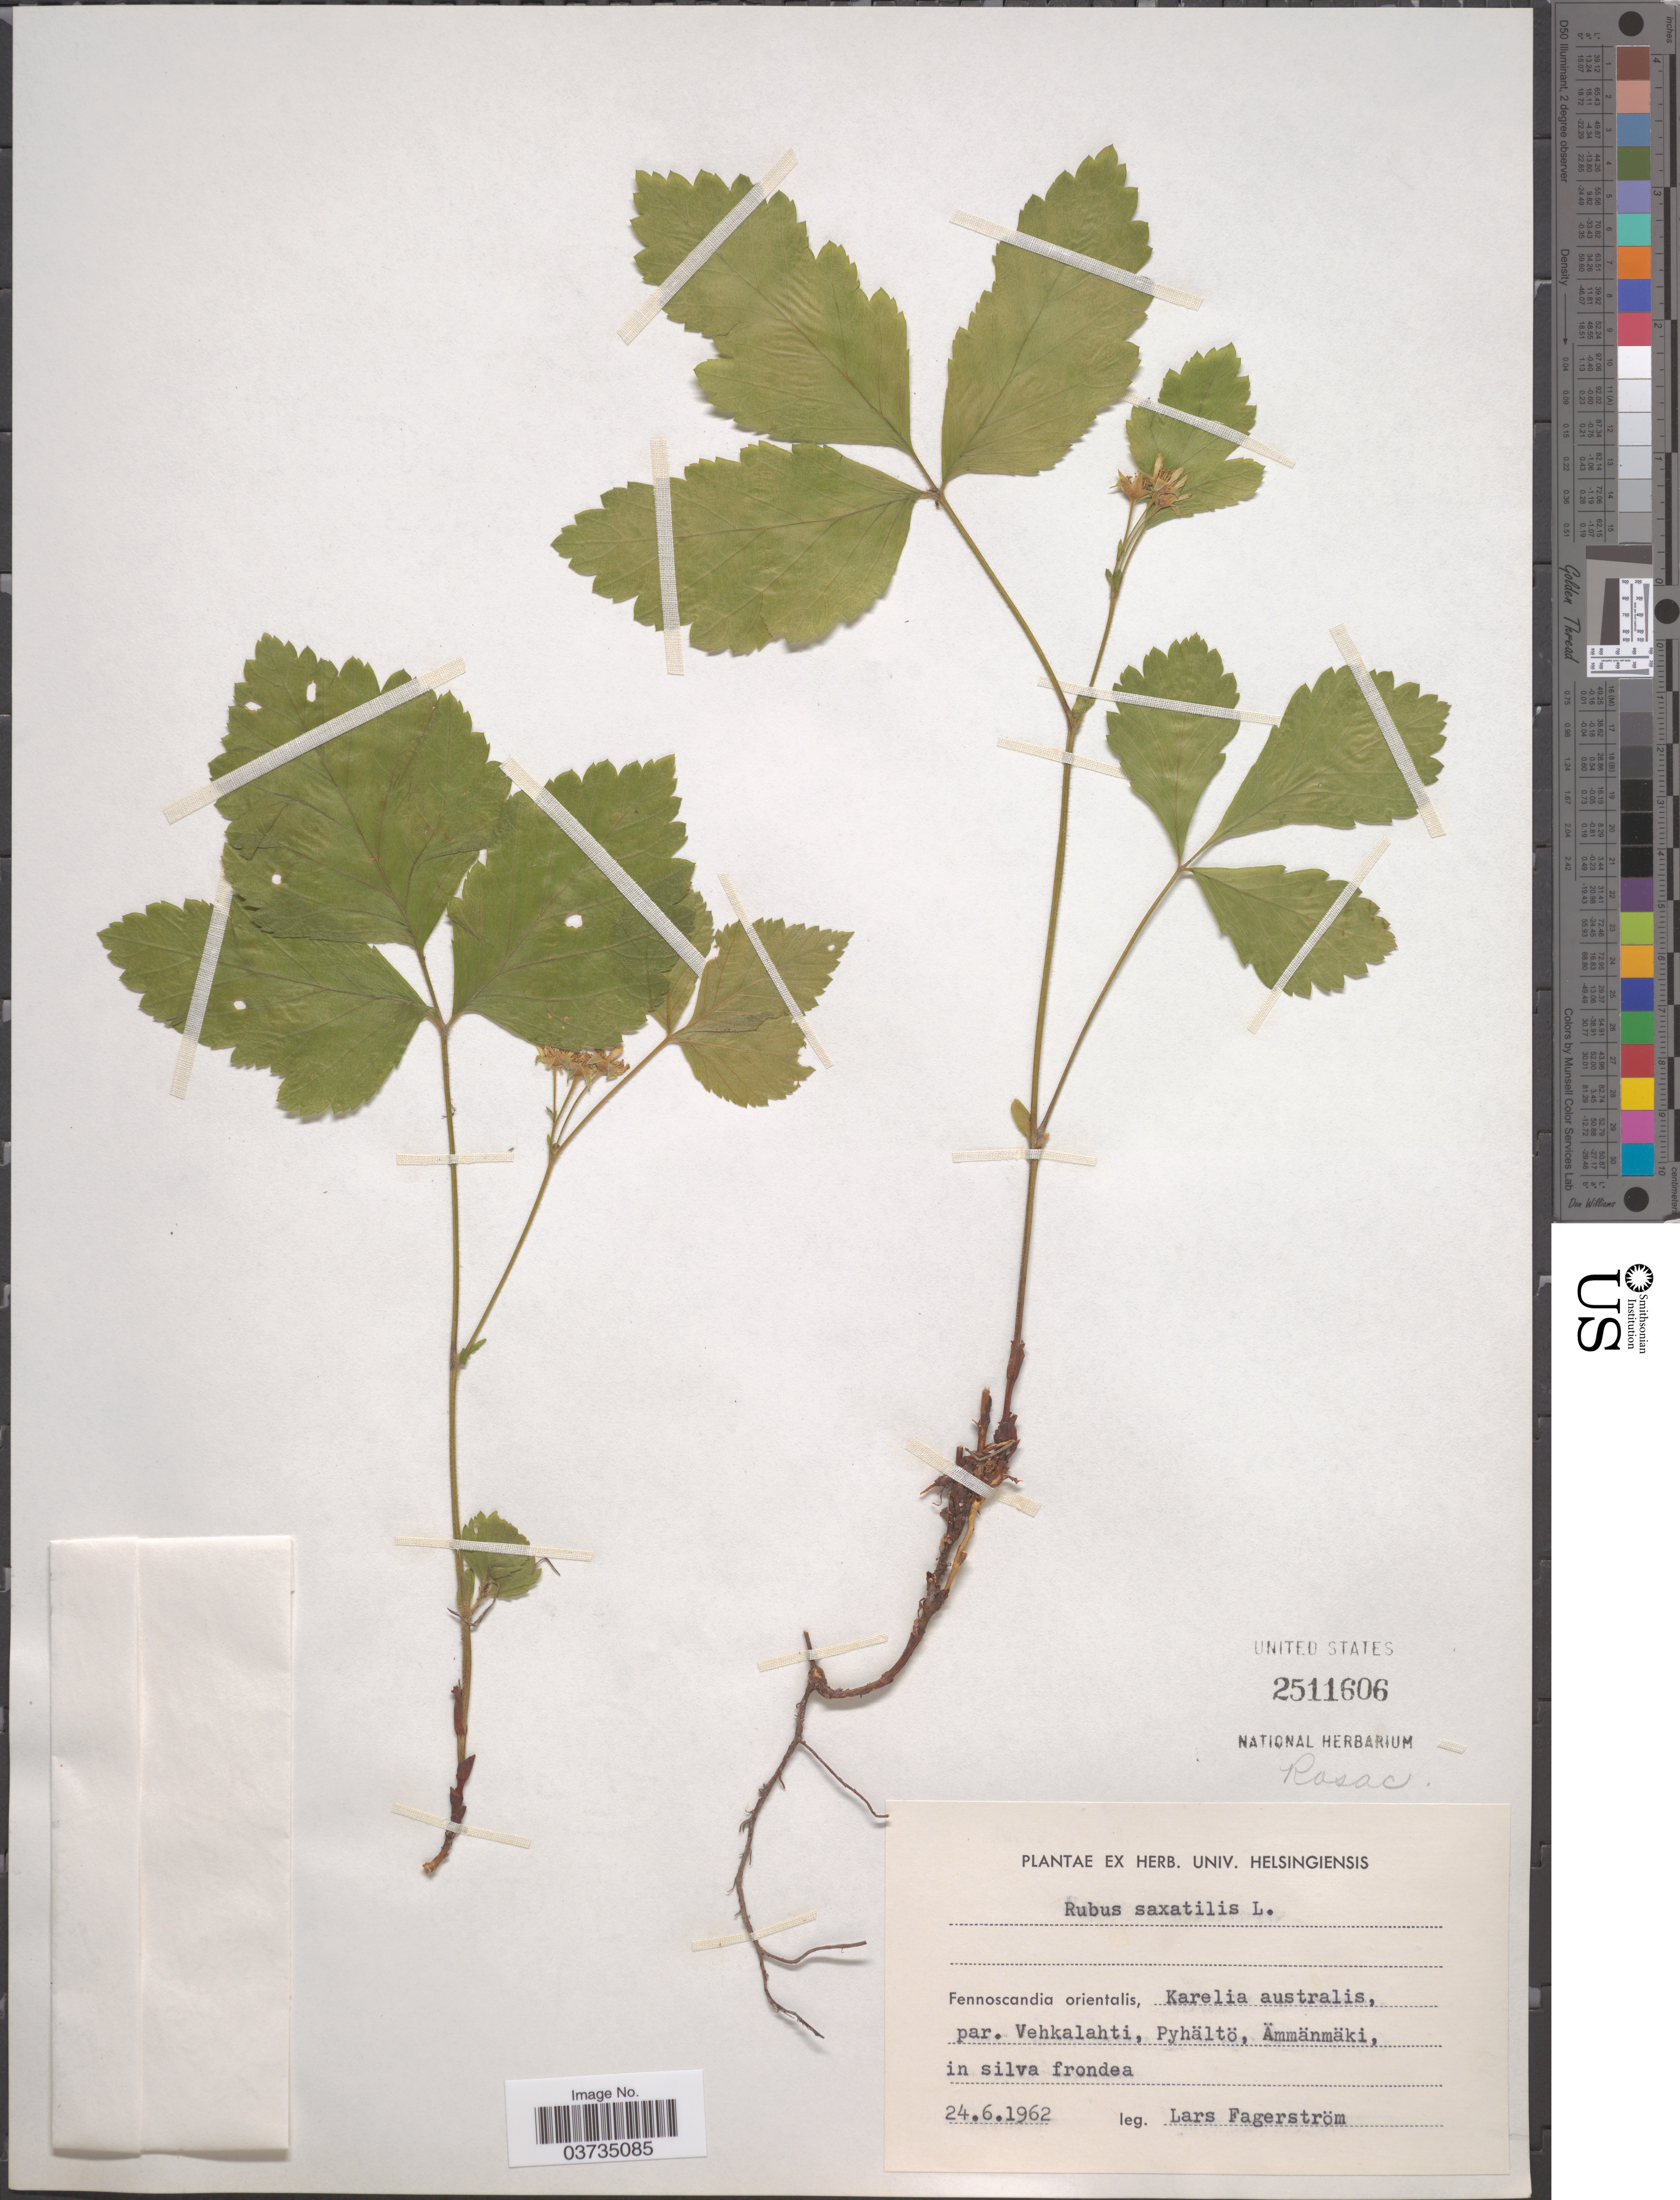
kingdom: Plantae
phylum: Tracheophyta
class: Magnoliopsida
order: Rosales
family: Rosaceae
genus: Rubus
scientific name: Rubus saxatilis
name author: L.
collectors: L. Fagerstrom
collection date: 1962-06-24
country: Russian Federation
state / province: Karelia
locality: Fennoscandia orientalis, Karelia australis, par. Vehkalahti, Pyhältö, Ämmänmäki.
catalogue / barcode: US 2511606